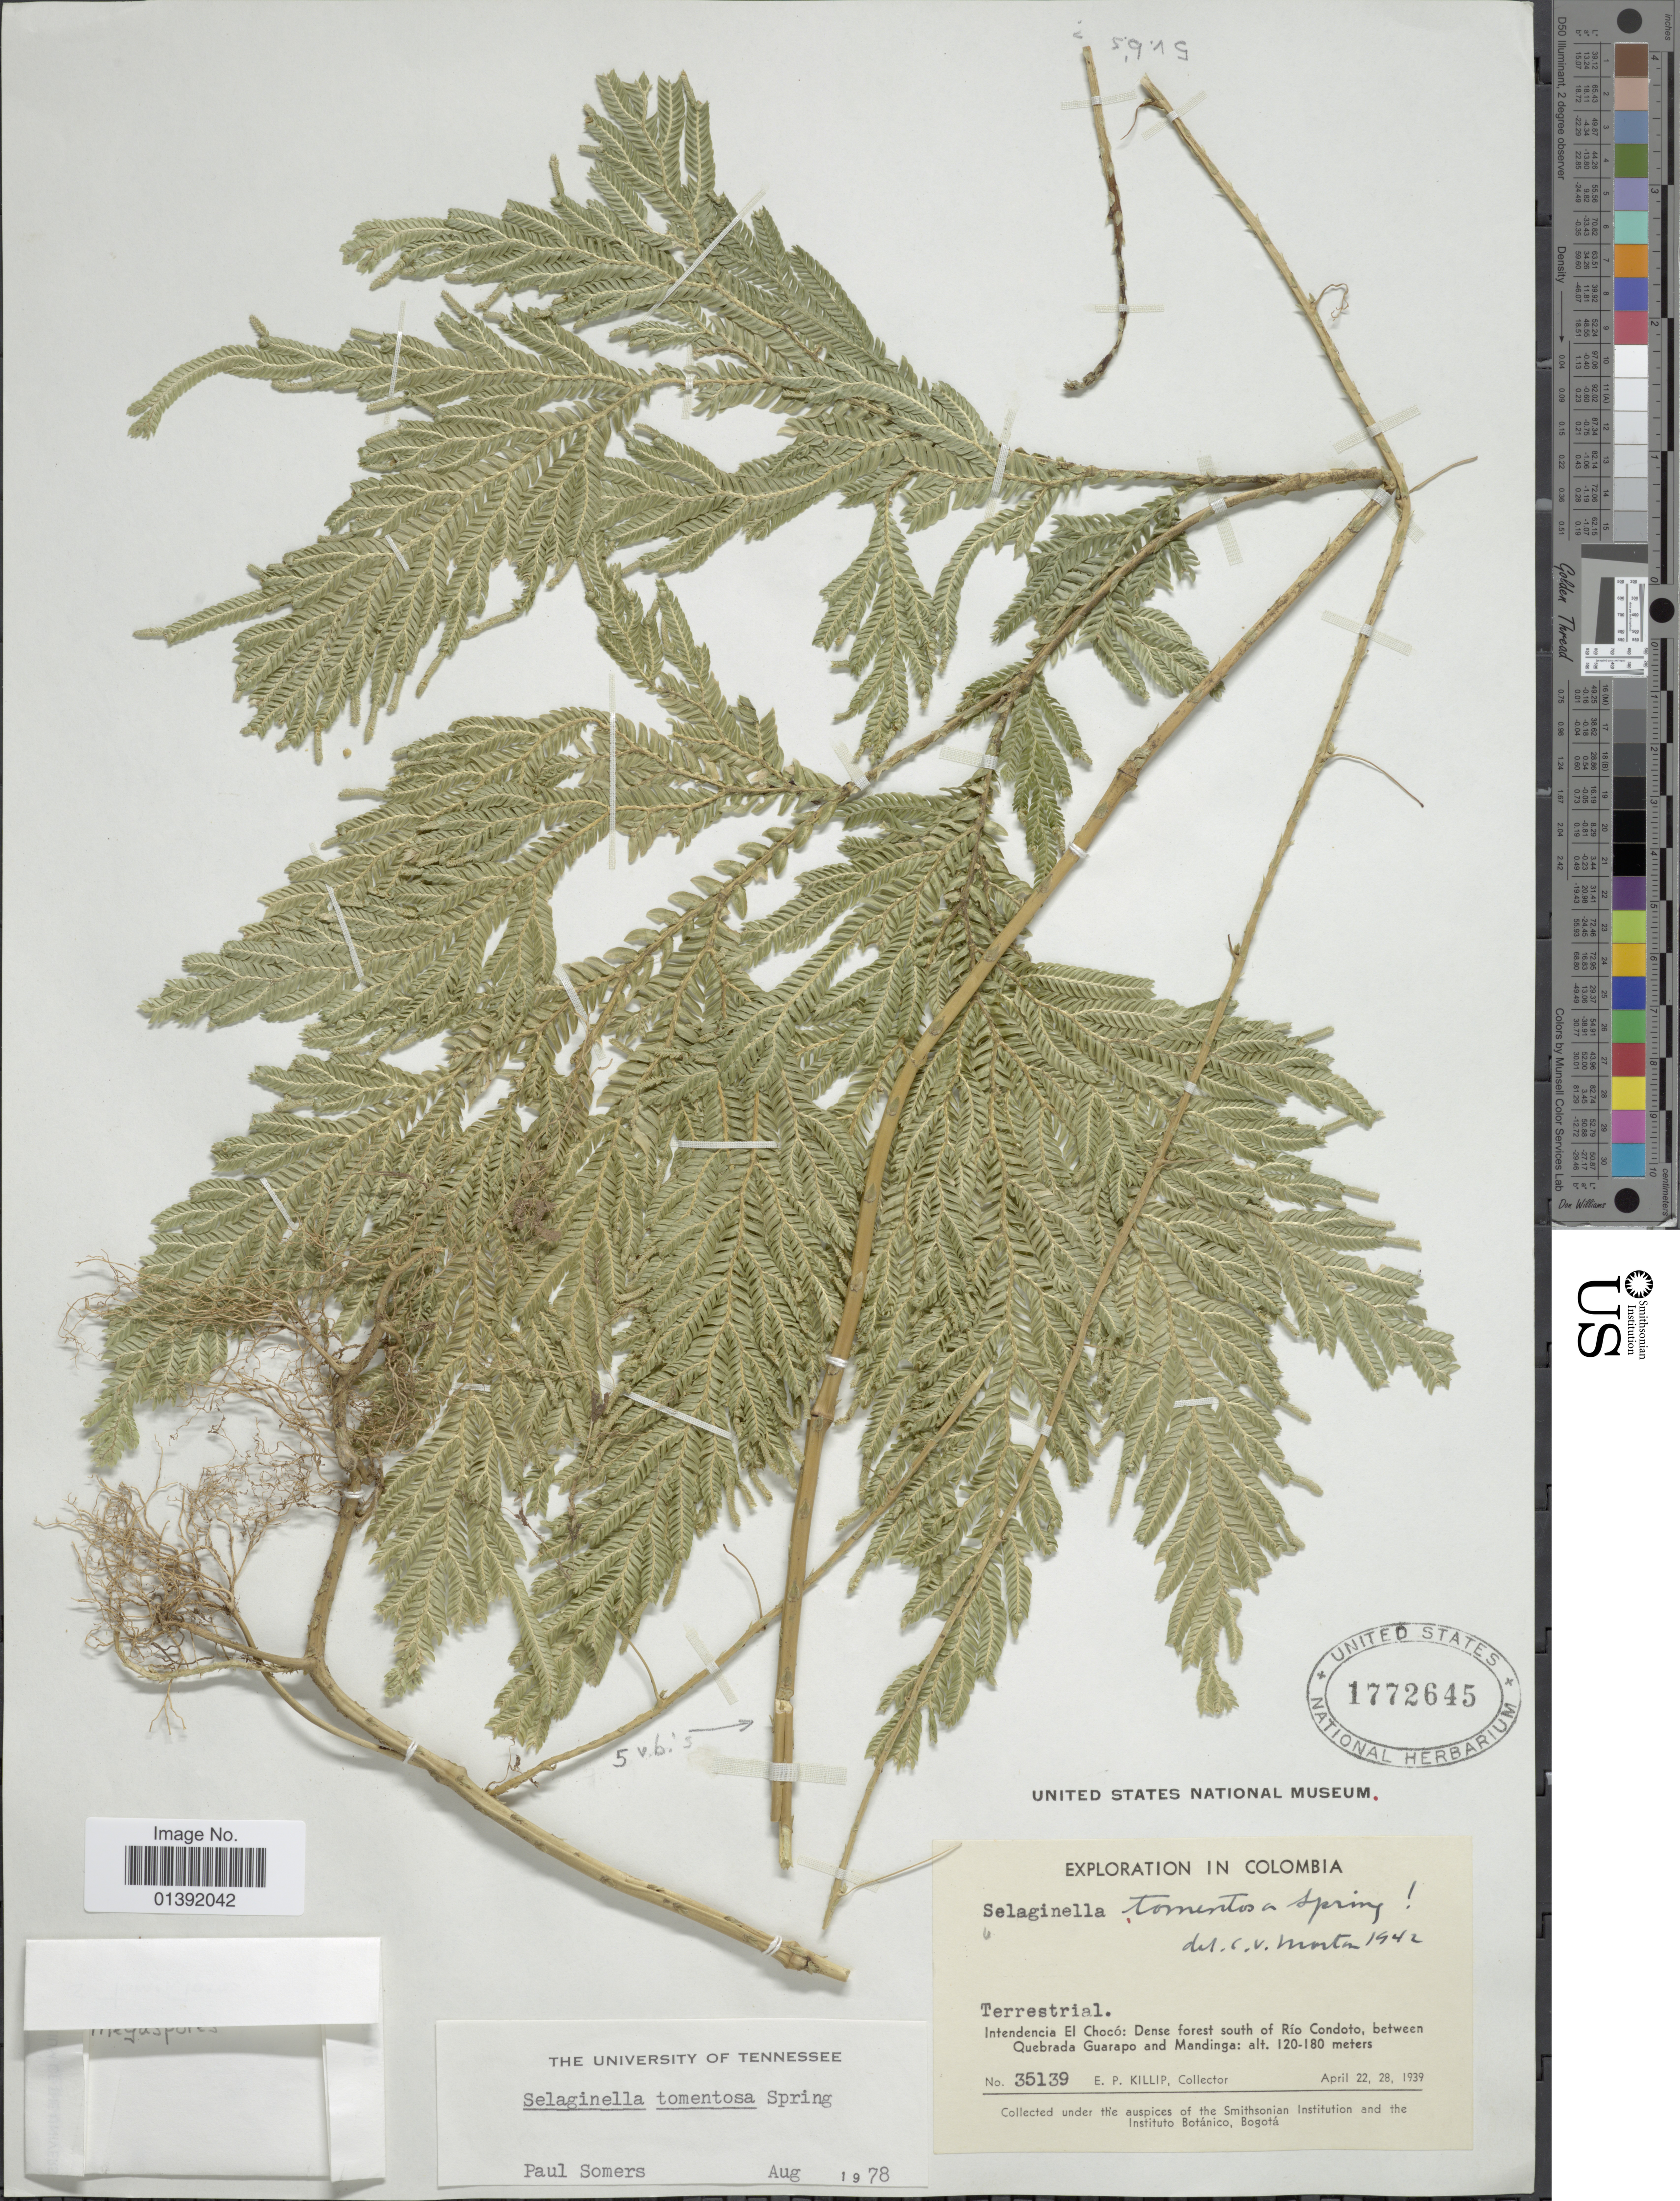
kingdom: Plantae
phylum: Tracheophyta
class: Lycopodiopsida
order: Selaginellales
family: Selaginellaceae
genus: Selaginella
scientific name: Selaginella tomentosa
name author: Spring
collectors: E. P. Killip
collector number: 35139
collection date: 1939-04-22/1939-04-28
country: Colombia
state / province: Chocó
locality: Dense forest south of Rio Condoto, between Quebrada Guarapo and Mandinga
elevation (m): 120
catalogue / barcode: US 1772645